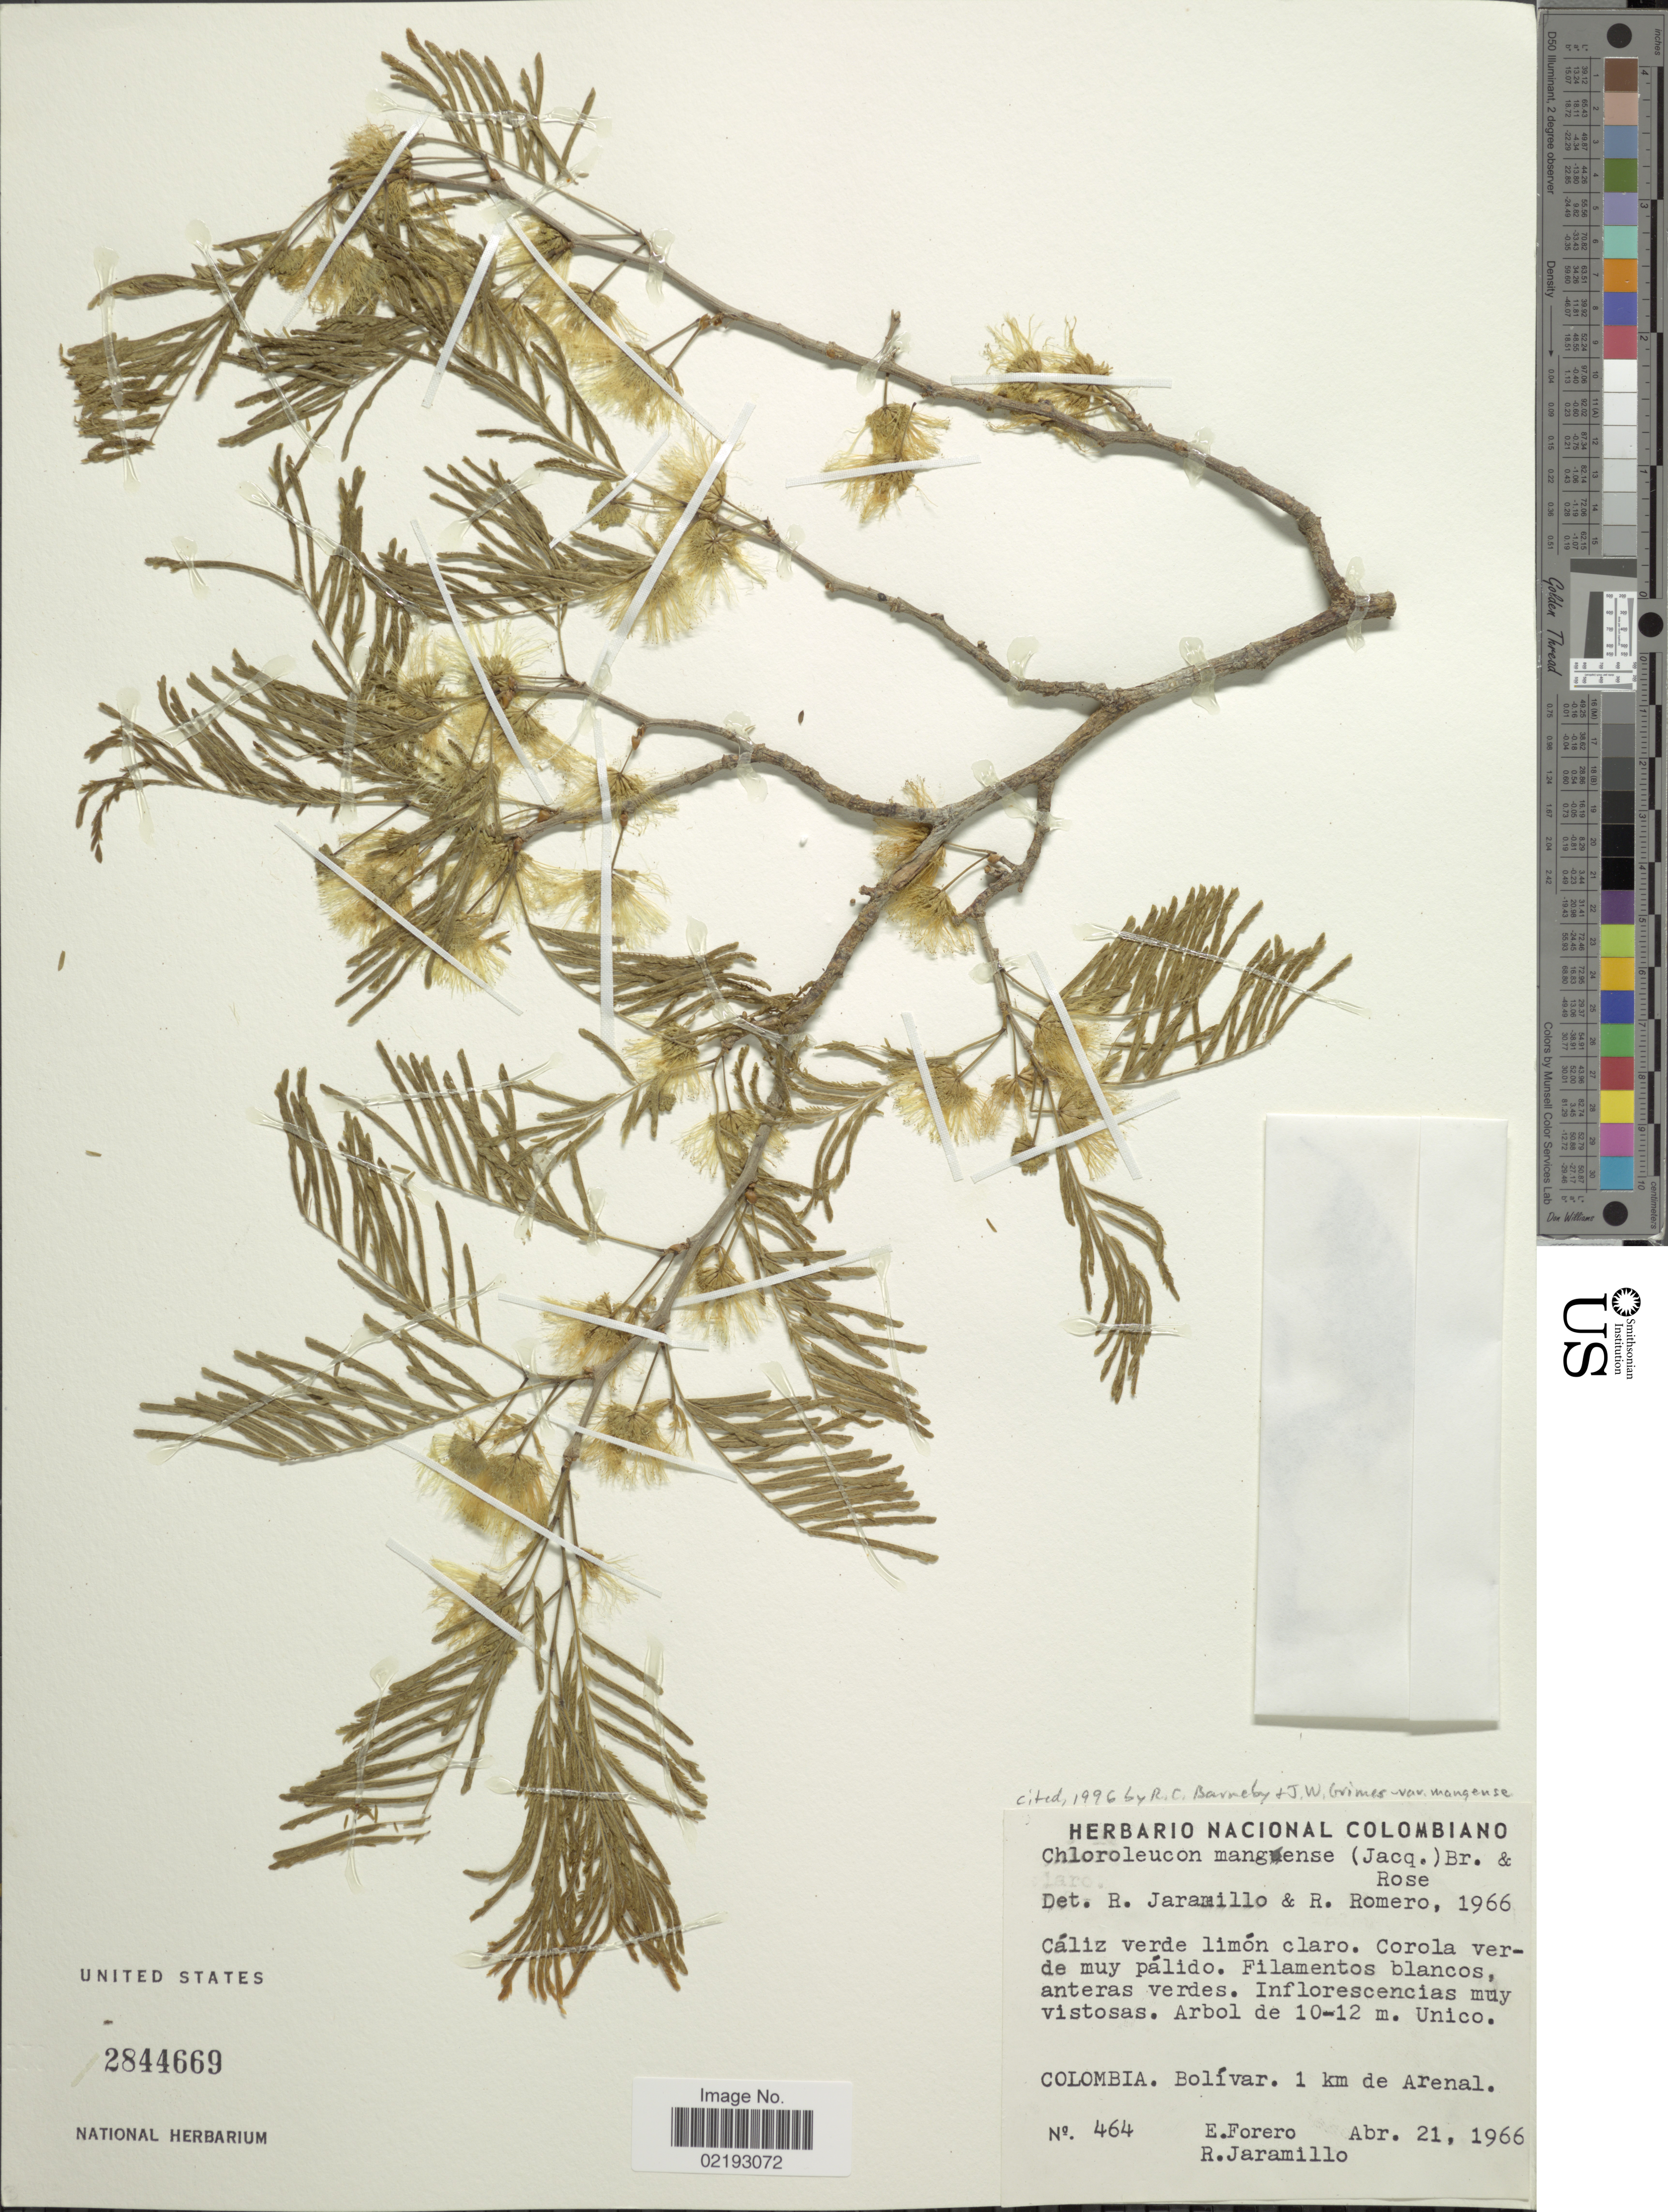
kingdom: Plantae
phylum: Tracheophyta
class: Magnoliopsida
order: Fabales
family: Fabaceae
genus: Chloroleucon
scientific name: Chloroleucon mangense var. mangense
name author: (Jacq.) Britton & Rose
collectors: E. Forero & R. Jaramillo M.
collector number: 464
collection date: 1966-04-21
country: Colombia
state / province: Bolívar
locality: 1 km de Arenal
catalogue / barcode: US 2844669